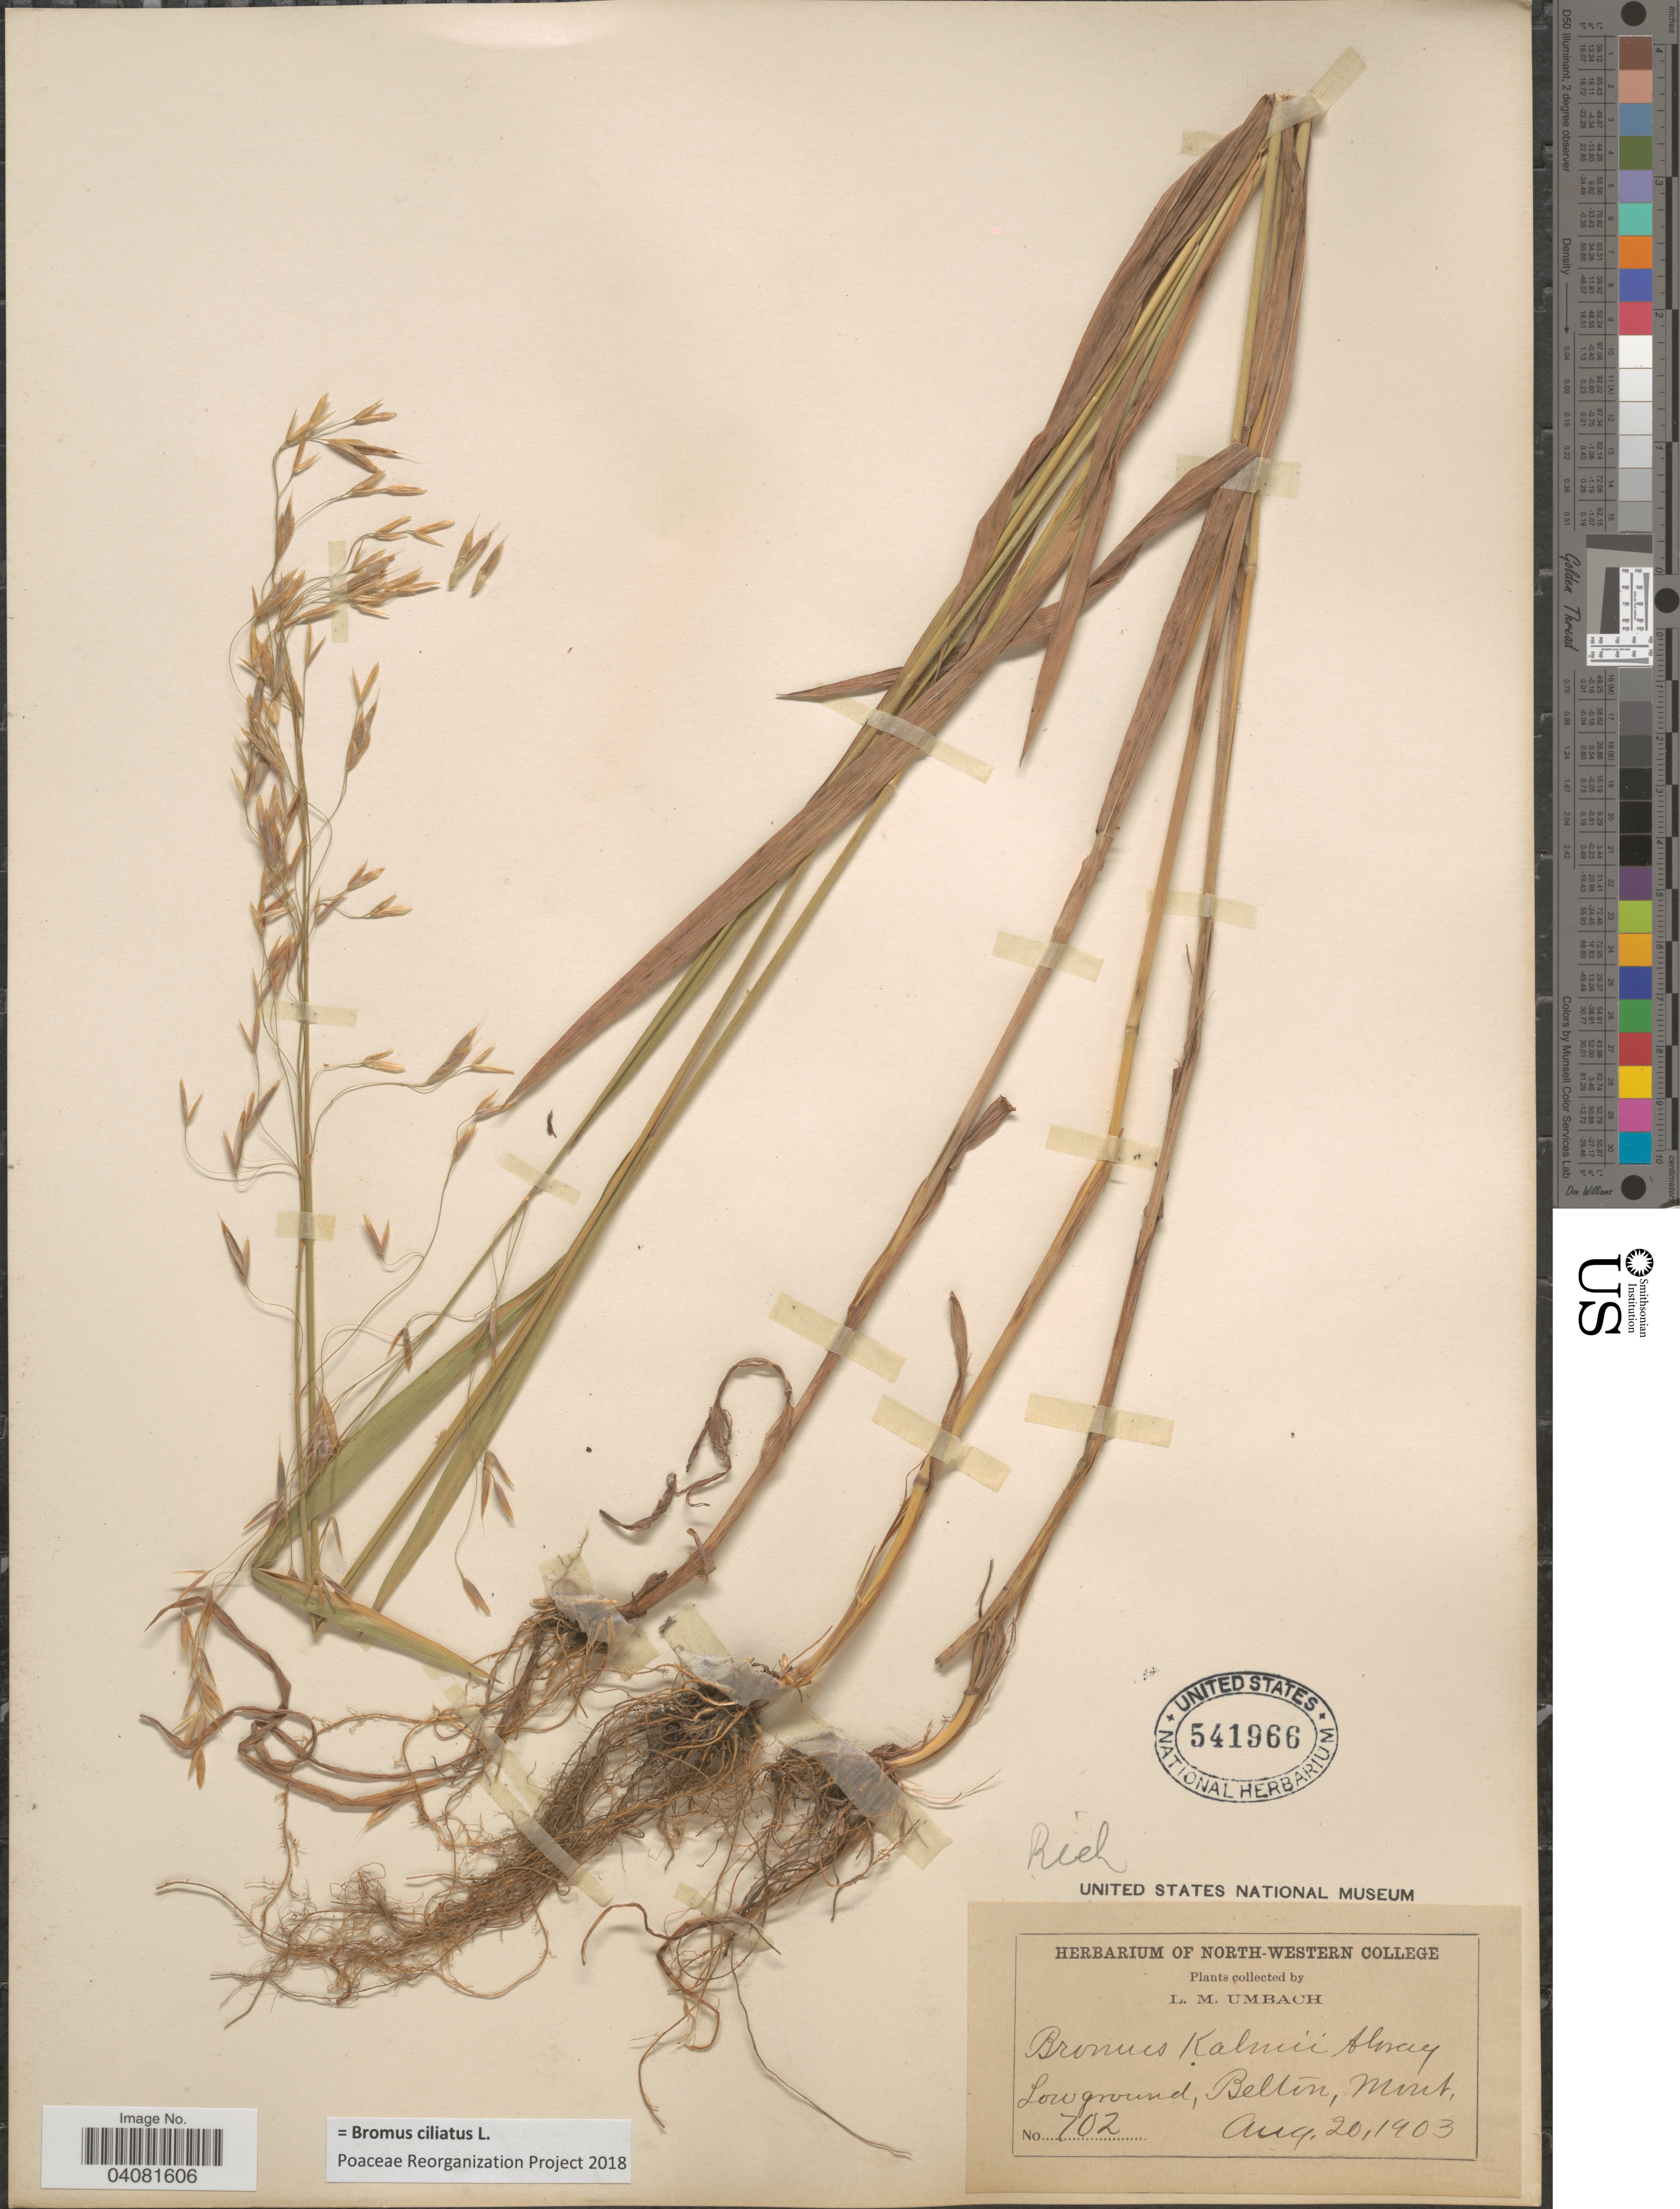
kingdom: Plantae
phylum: Tracheophyta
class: Liliopsida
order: Poales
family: Poaceae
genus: Bromus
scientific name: Bromus ciliatus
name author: L.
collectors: L. M. Umbach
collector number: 702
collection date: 1903-08-20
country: United States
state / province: Montana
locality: Belton.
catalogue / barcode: US 541966